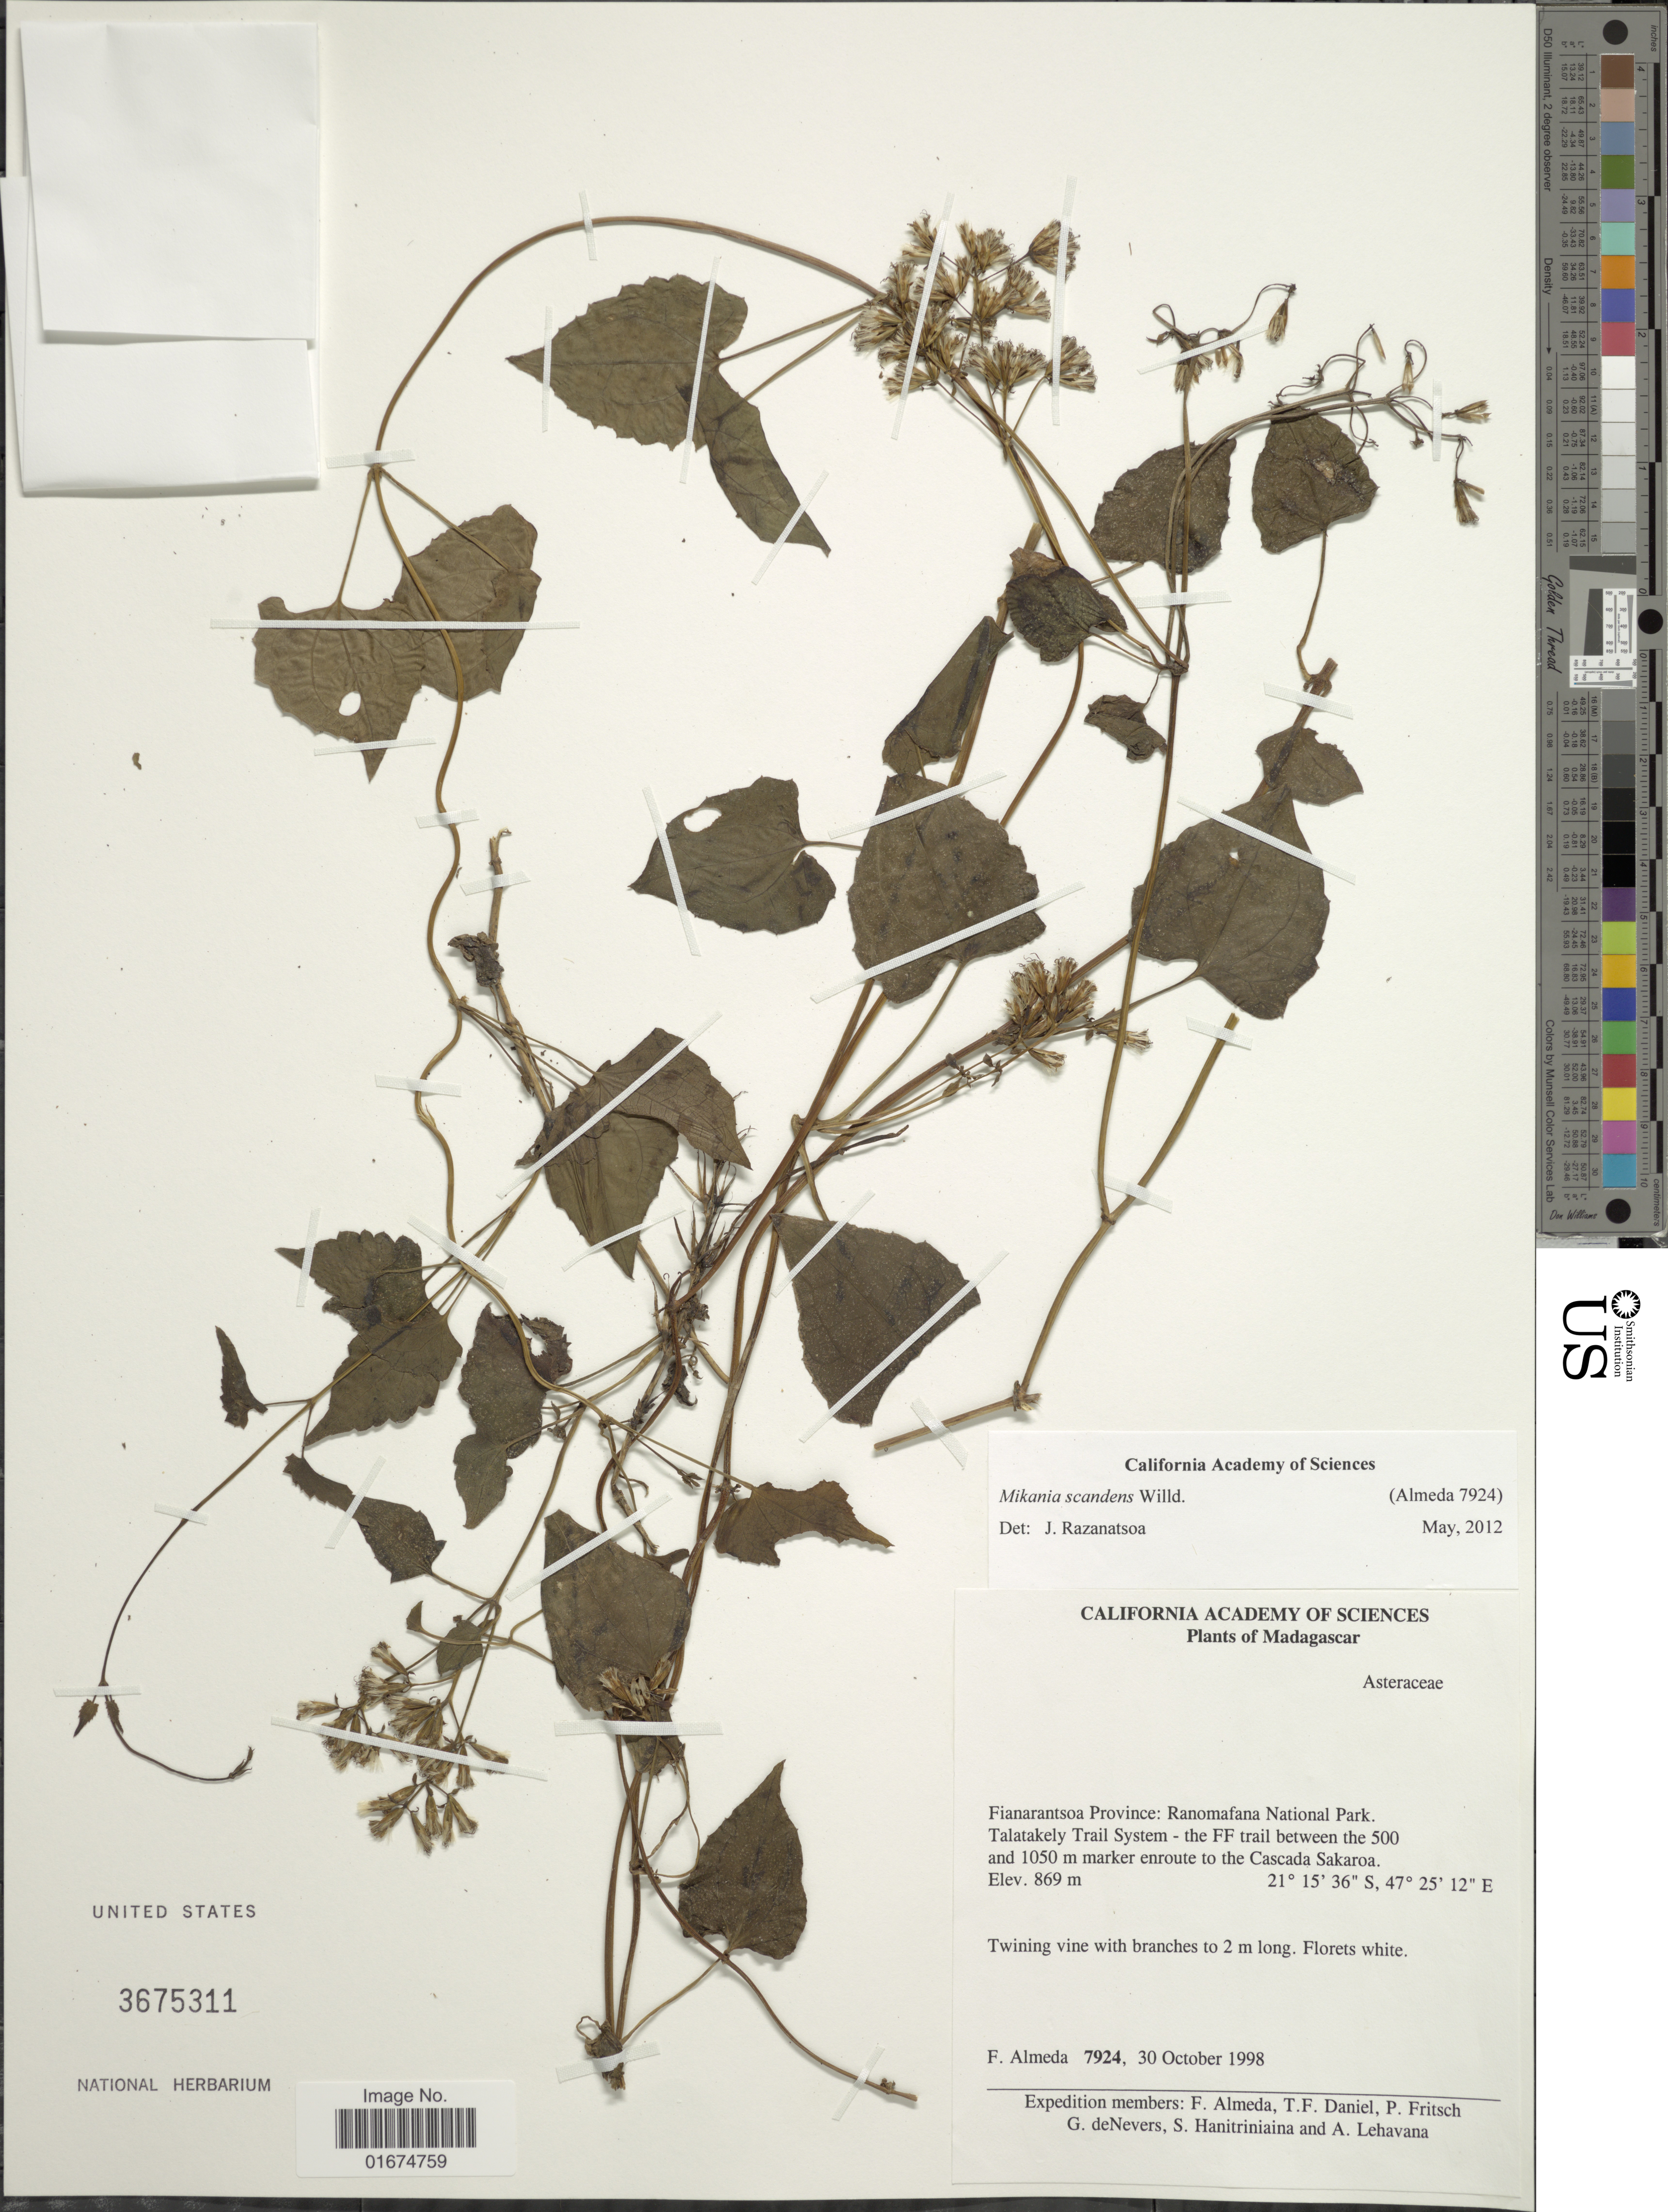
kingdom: Plantae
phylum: Tracheophyta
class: Magnoliopsida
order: Asterales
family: Asteraceae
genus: Mikania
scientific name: Mikania scandens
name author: (L.) Willd.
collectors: F. Almeda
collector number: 7924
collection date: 1998-10-30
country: Madagascar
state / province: Haute Matsiatra / Vatovavy Fitovinany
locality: Ranomafana National Park, Talatakely Trail System - the FF trail between the 500 and 1050 m marker enroute to the Cascada Sakaroa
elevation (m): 869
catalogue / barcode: US 3675311